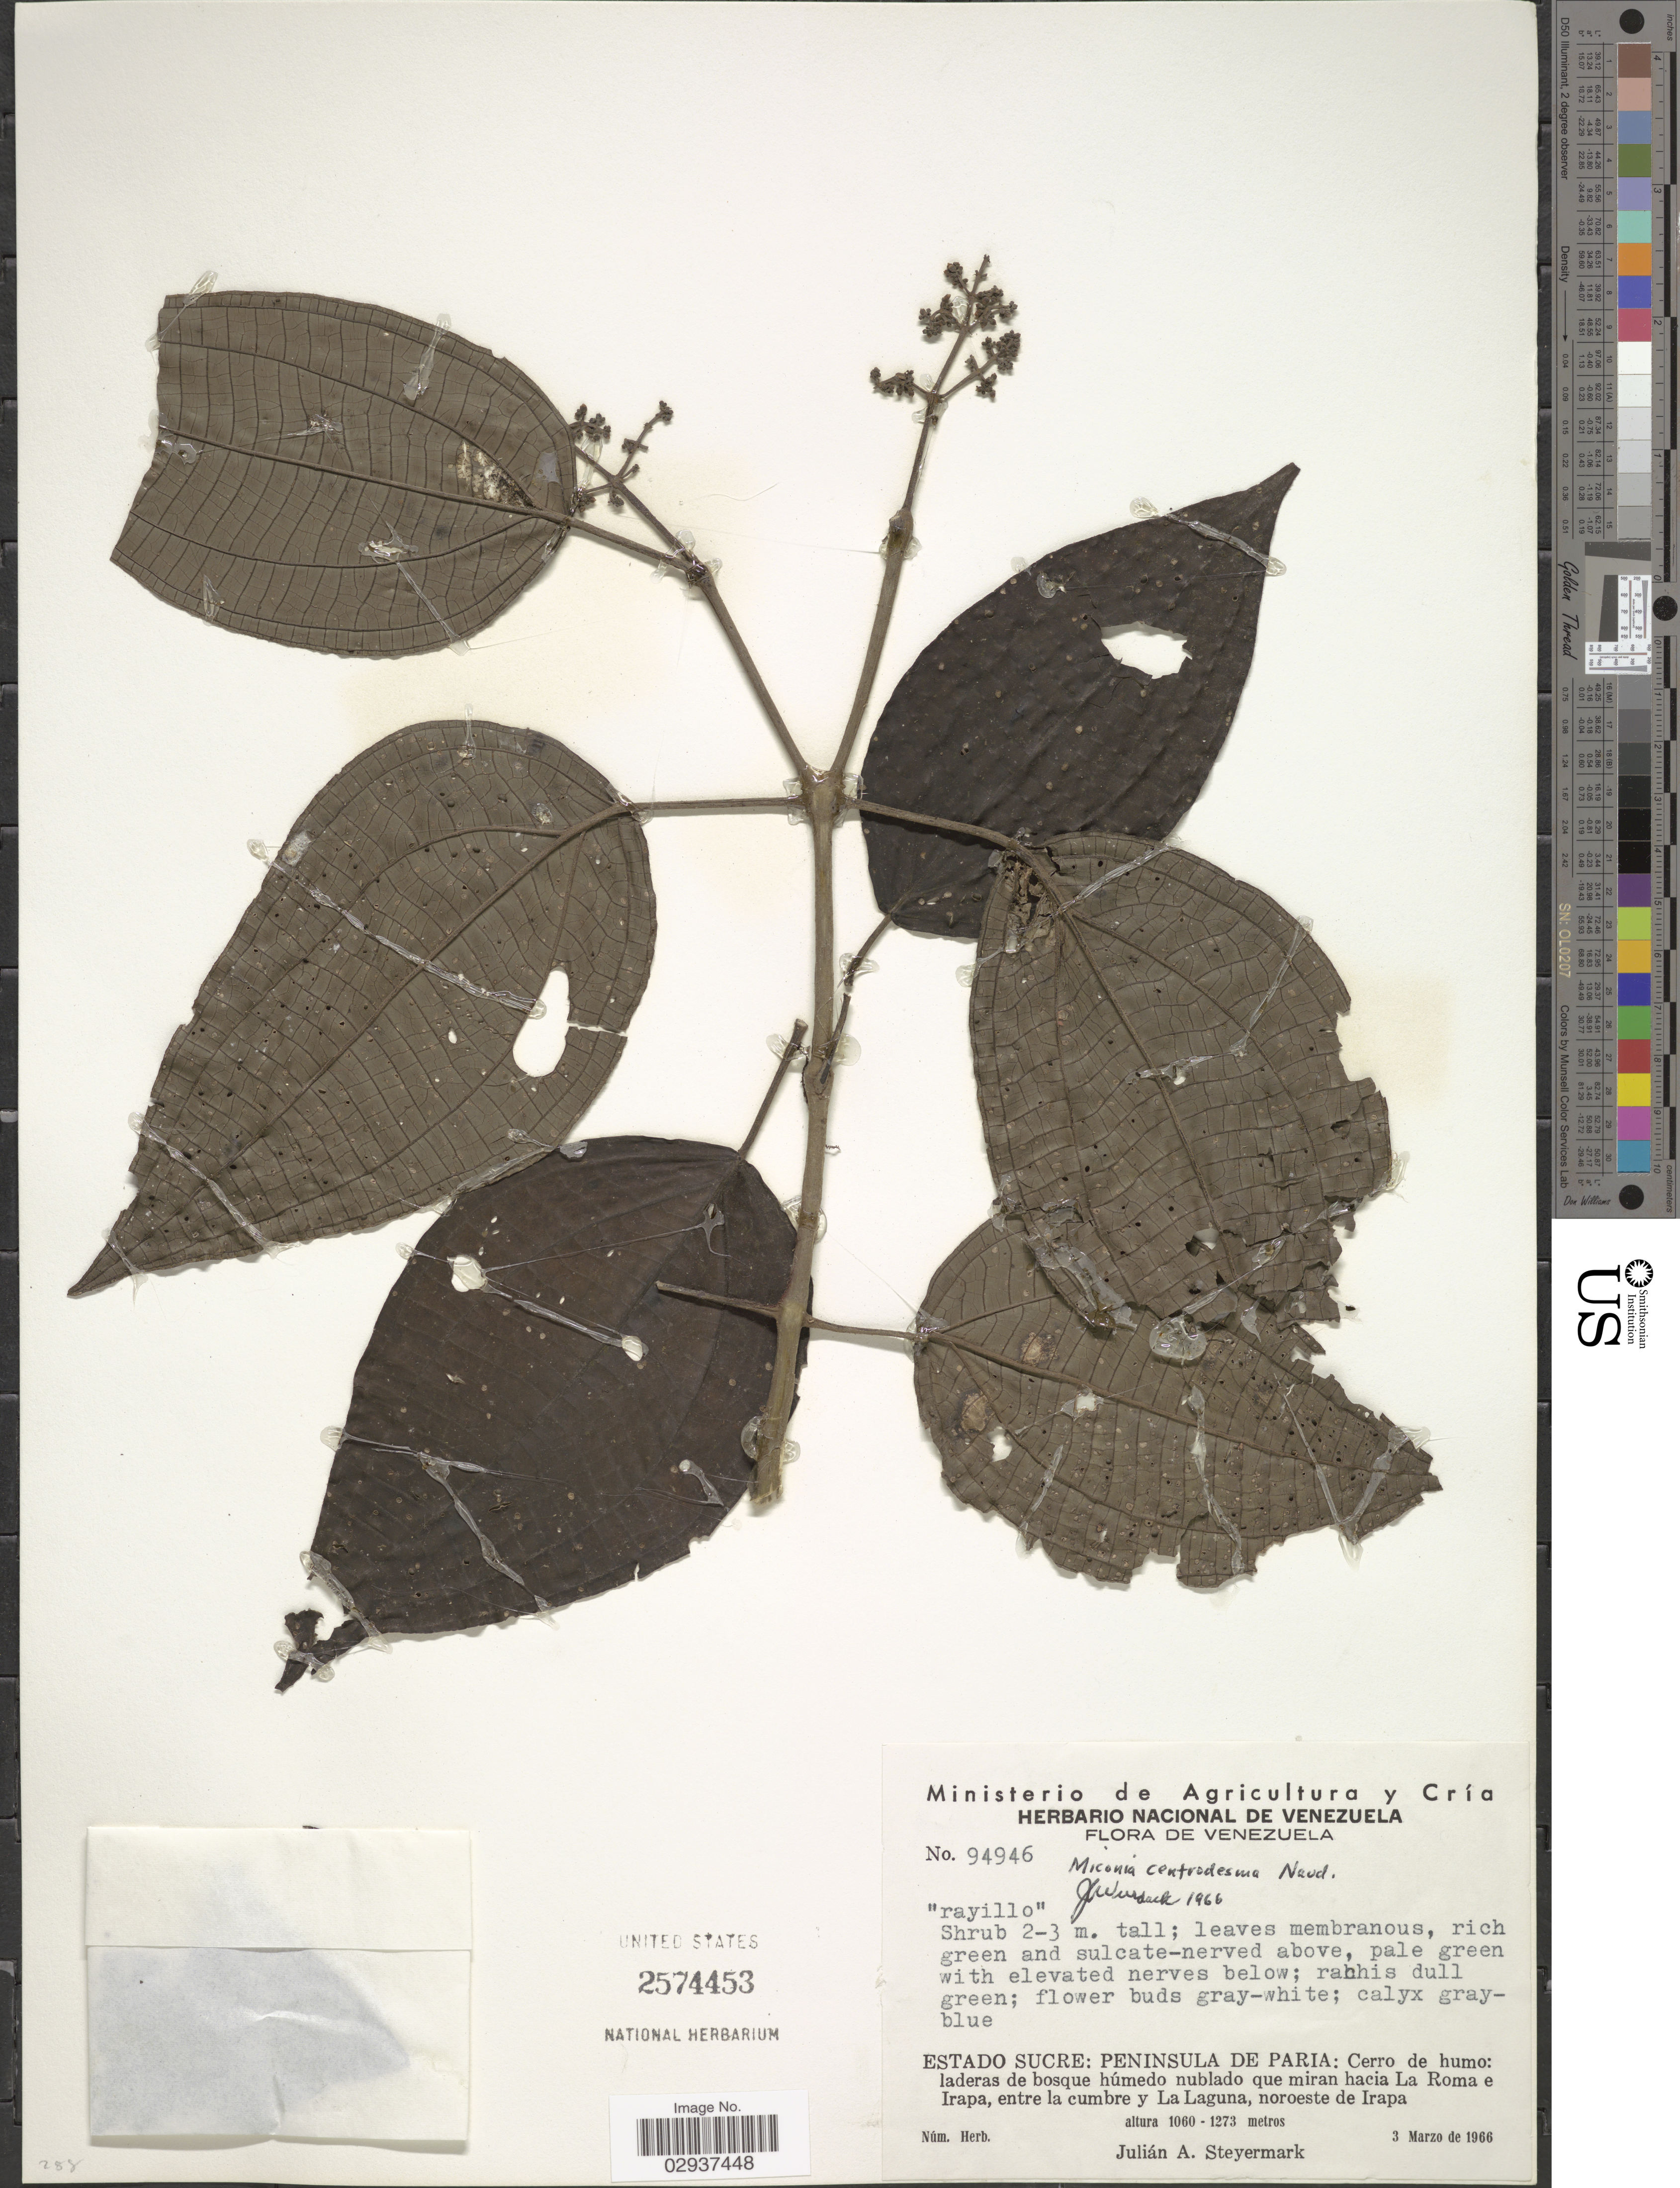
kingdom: Plantae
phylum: Tracheophyta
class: Magnoliopsida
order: Myrtales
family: Melastomataceae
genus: Miconia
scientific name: Miconia centrodesma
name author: Naudin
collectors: J. Steyermark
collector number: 94946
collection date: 1966-03-03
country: Venezuela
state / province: Sucre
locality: Peninsula de Paria: Cerro de humo: laderas de bosque húmedo nublado que miran hacia La Roma e Irapa, entre la cumbre y La Laguna, noroeste de Irapa.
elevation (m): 1060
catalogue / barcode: US 2574453